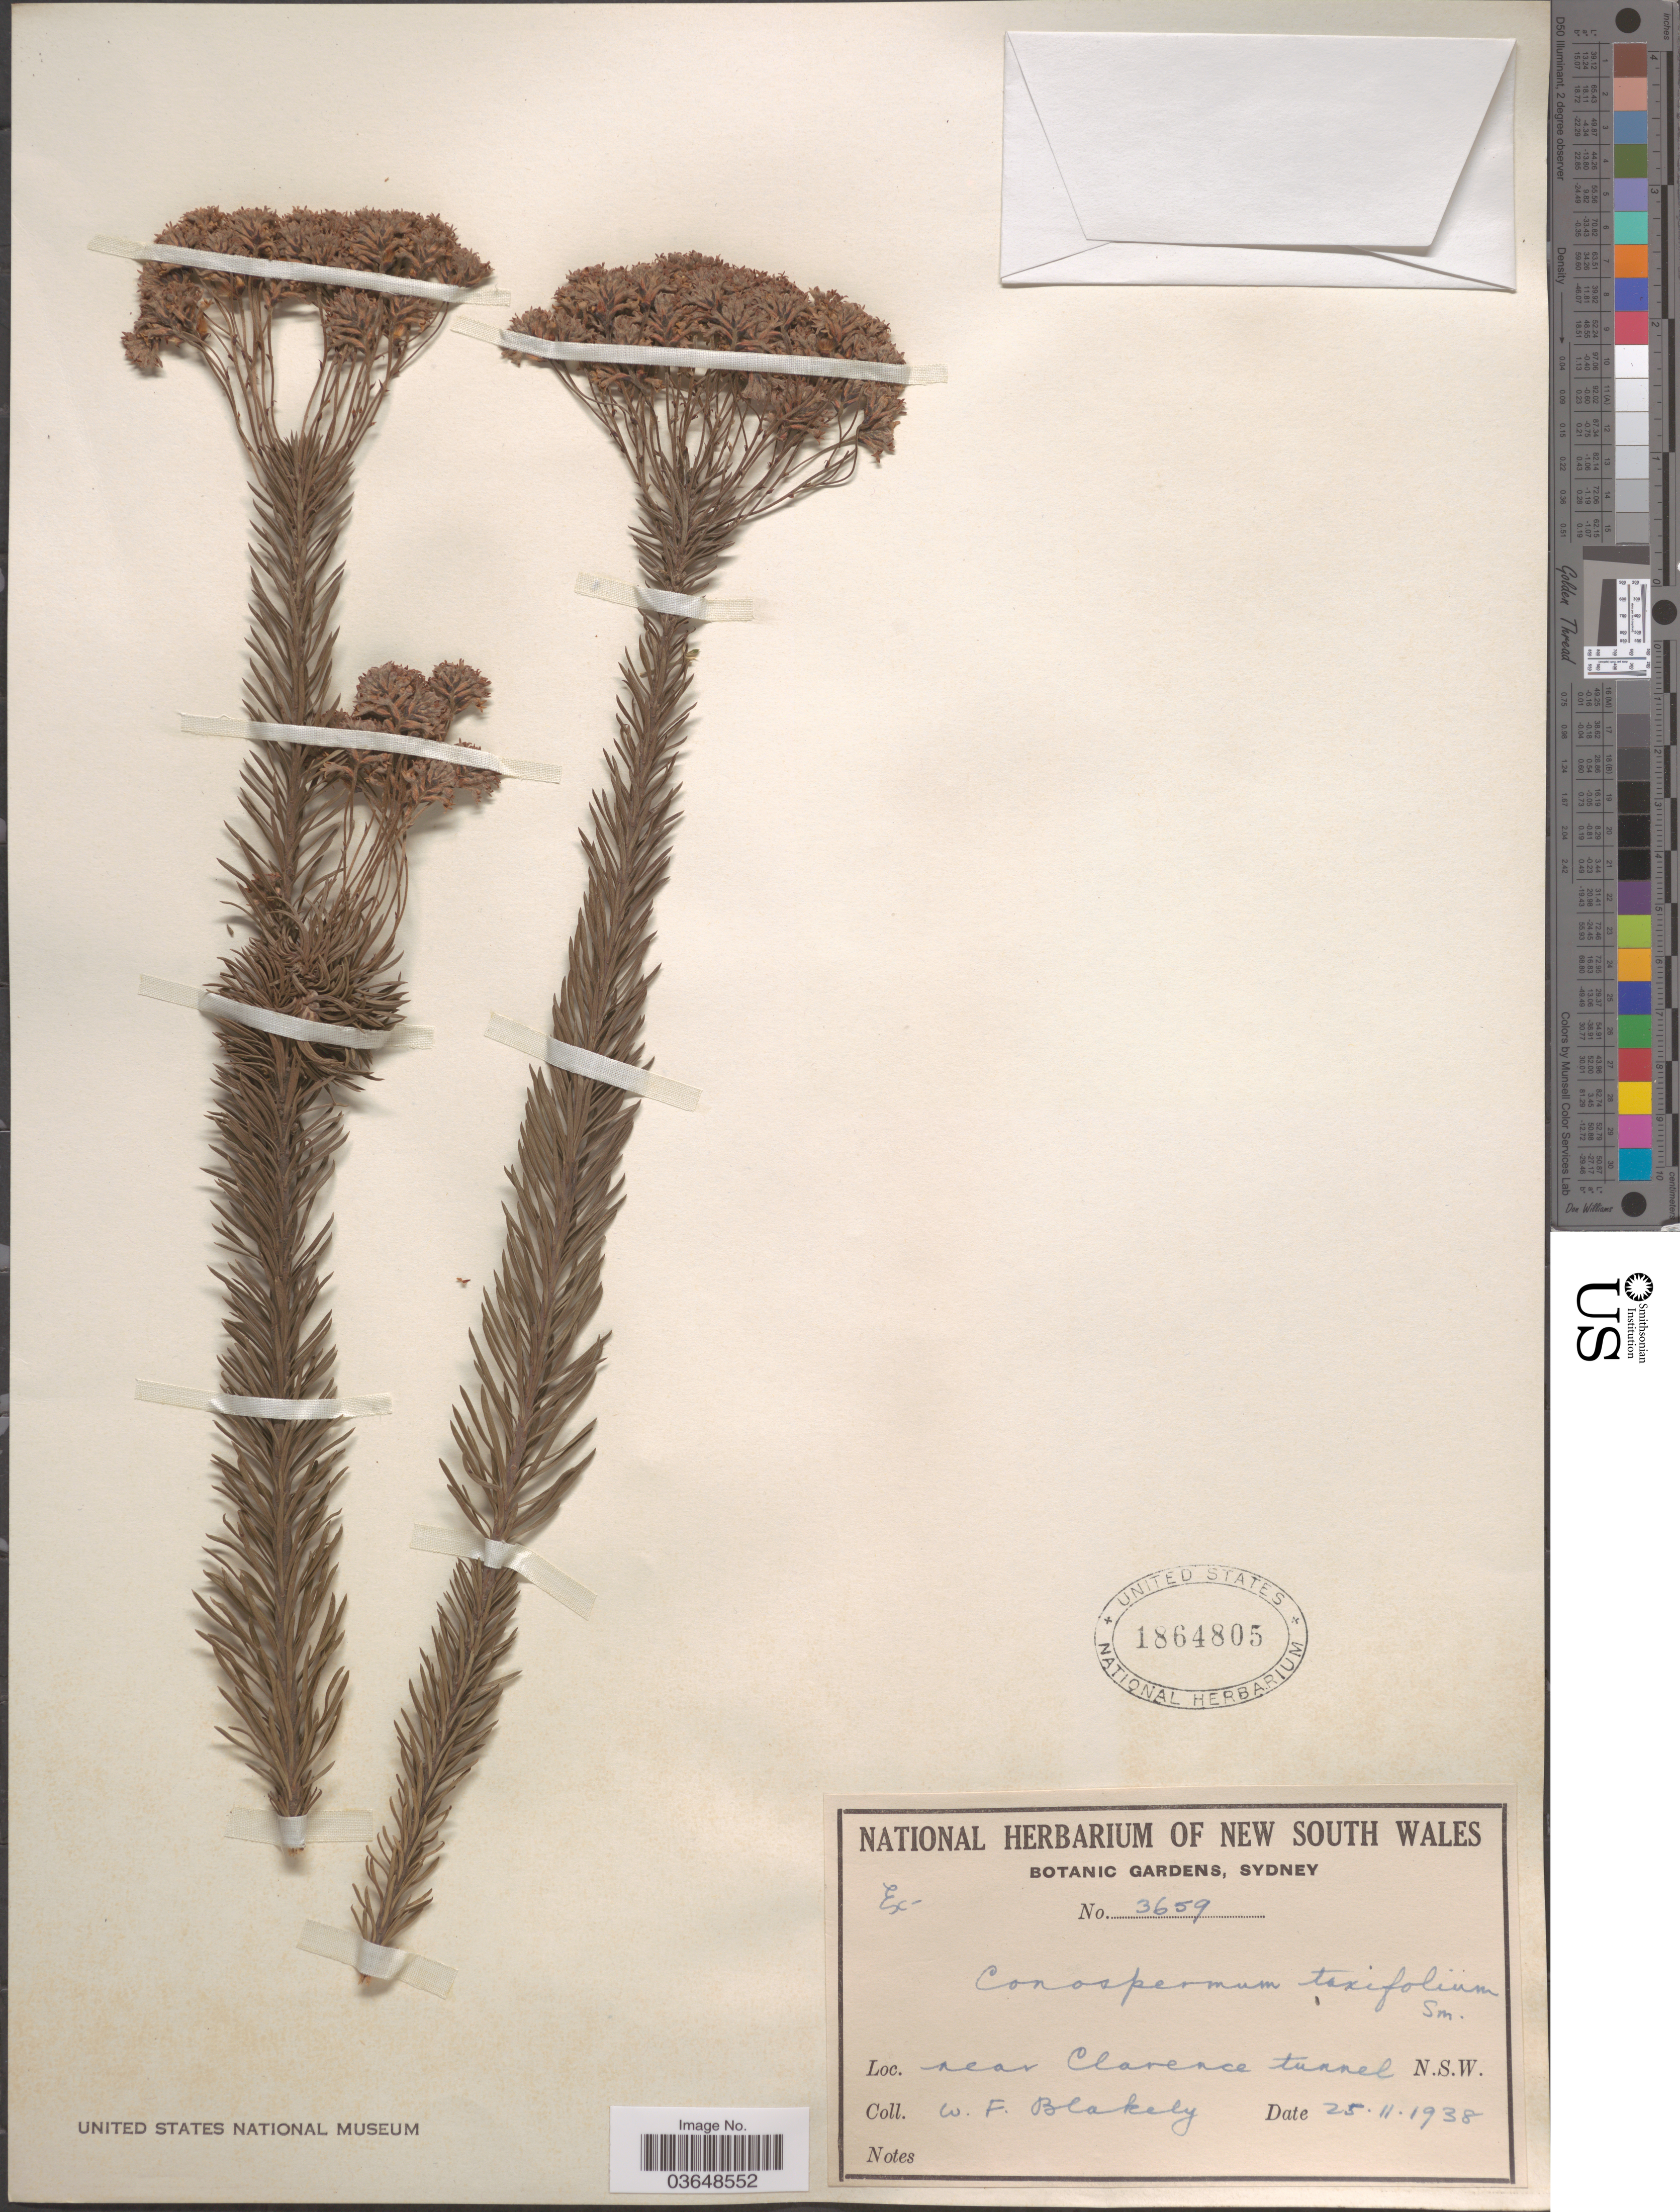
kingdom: Plantae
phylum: Tracheophyta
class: Magnoliopsida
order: Proteales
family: Proteaceae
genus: Conospermum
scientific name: Conospermum taxifolium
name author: Sm.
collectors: W. Blakely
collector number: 3659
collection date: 1938-11-25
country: Australia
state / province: New South Wales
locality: Near Clarence tunnel.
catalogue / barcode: US 1864805